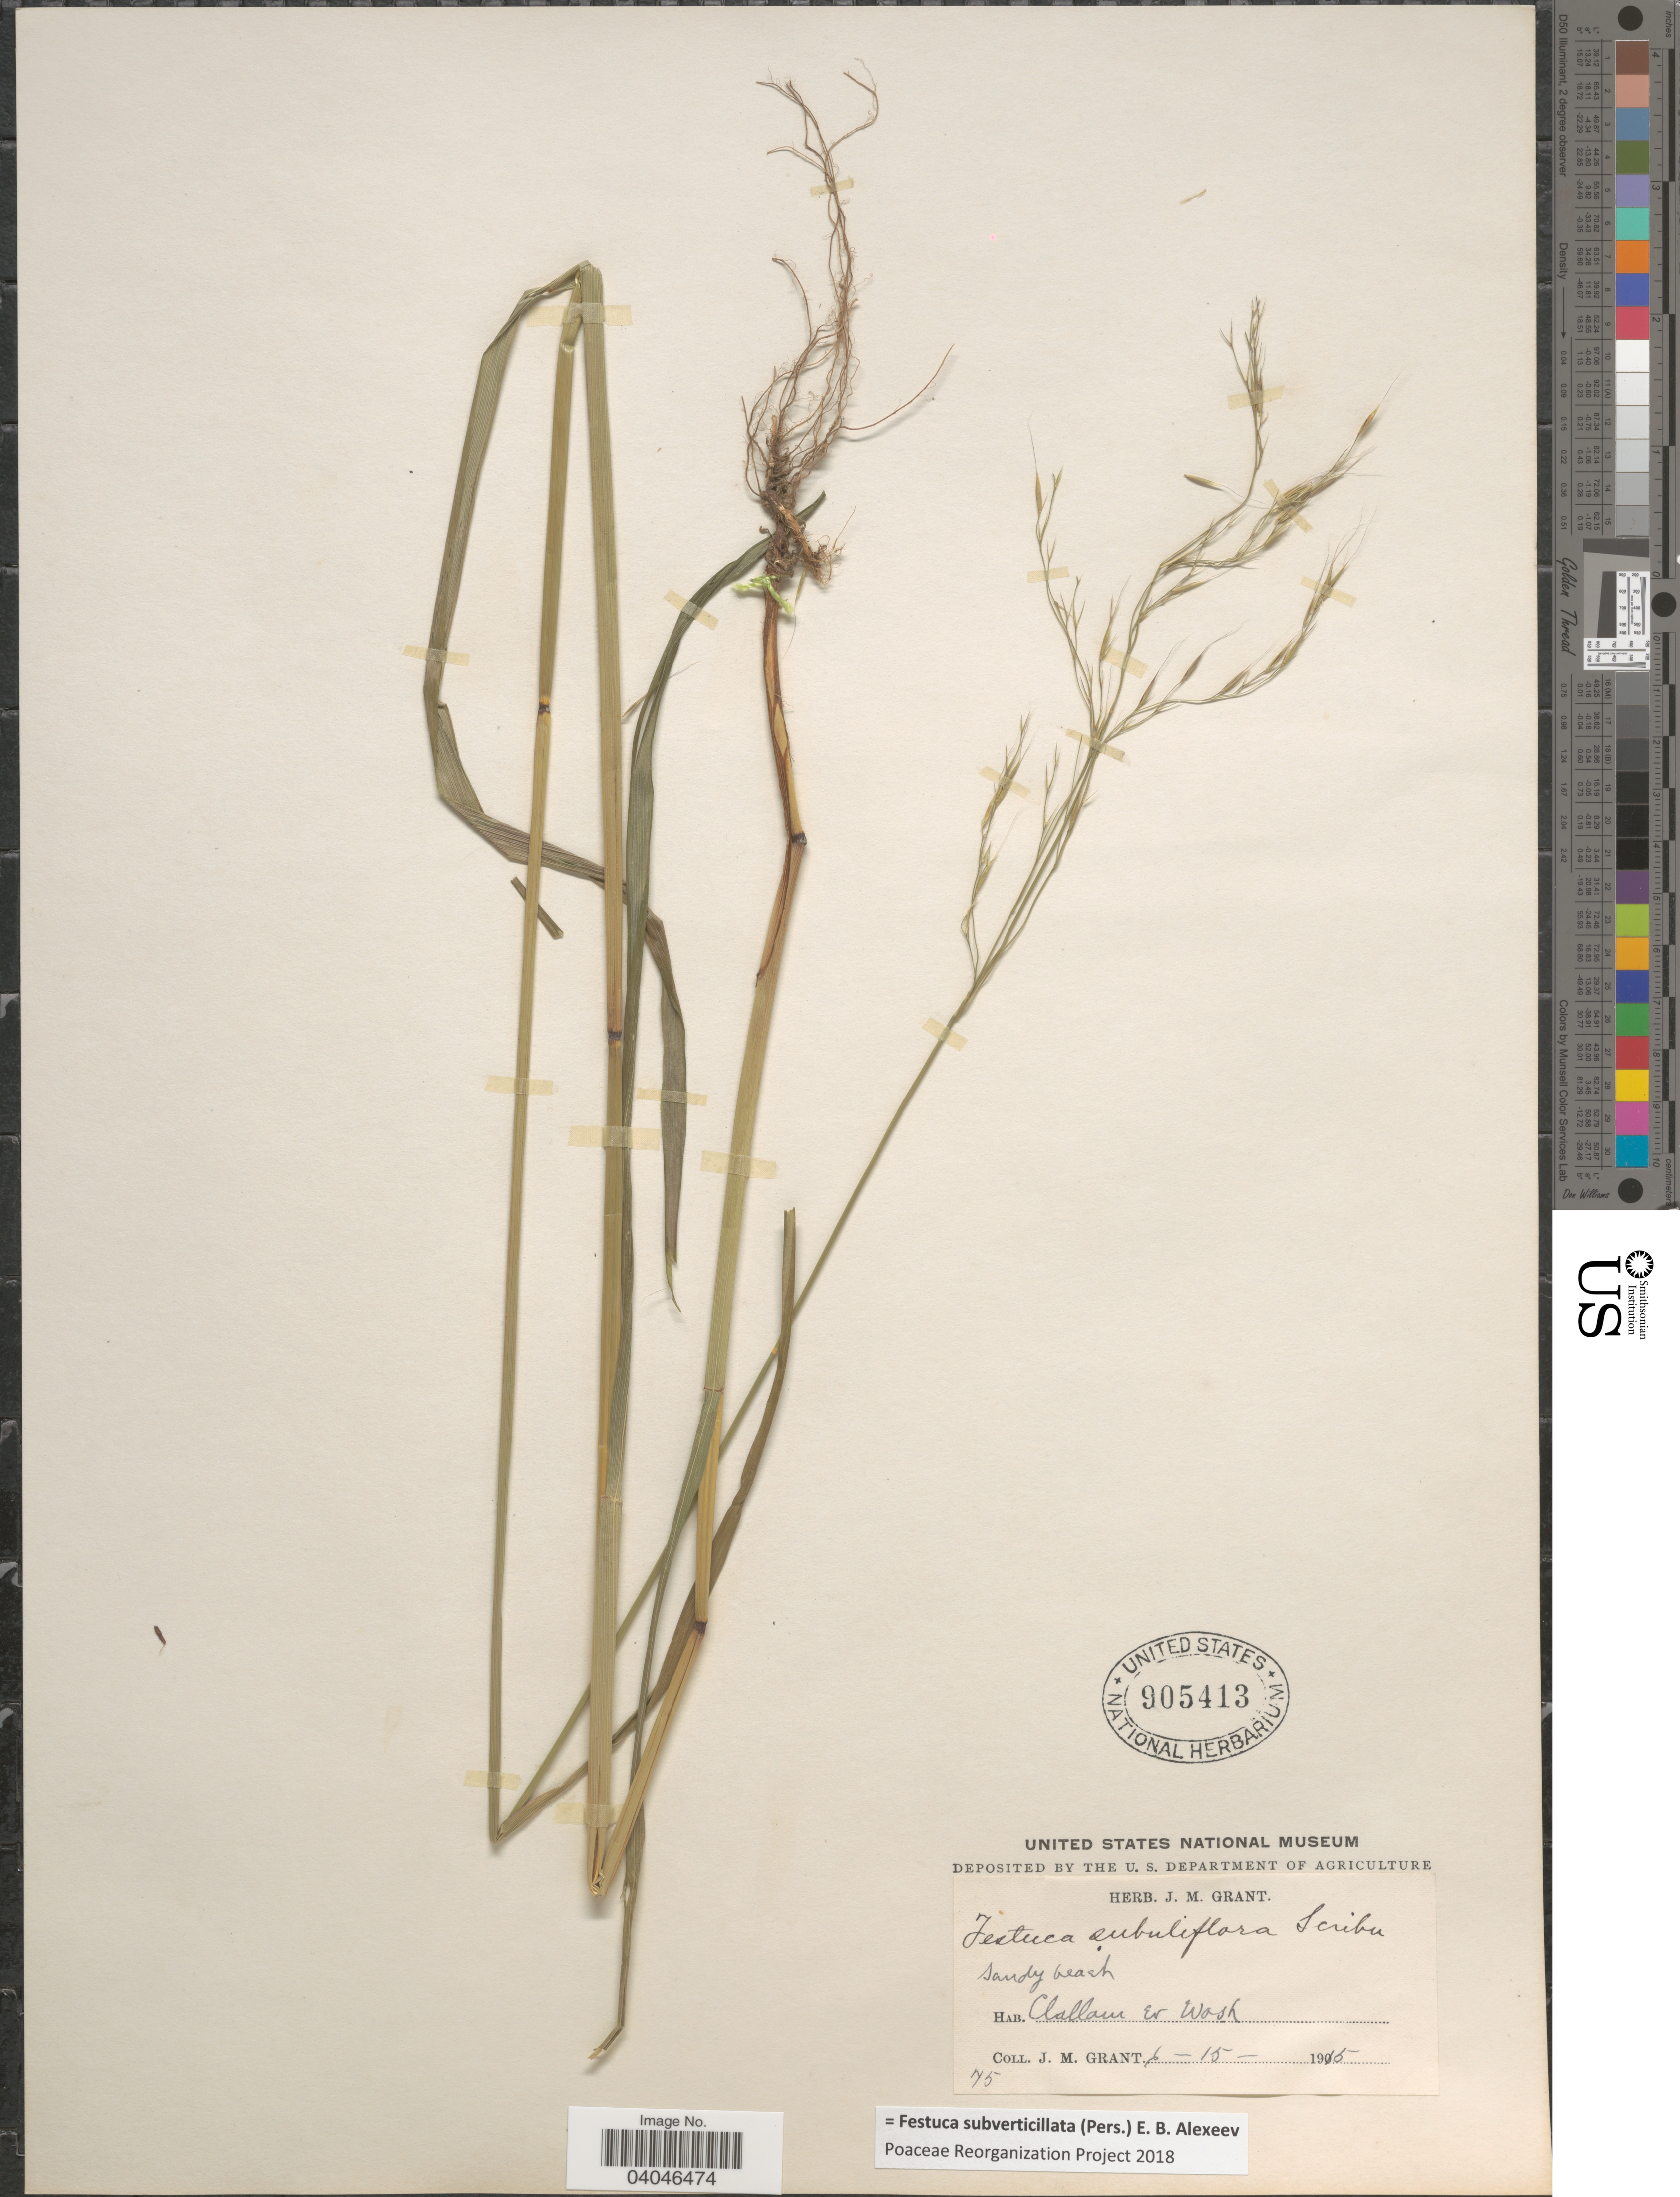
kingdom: Plantae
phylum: Tracheophyta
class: Liliopsida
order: Poales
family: Poaceae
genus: Festuca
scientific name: Festuca subverticillata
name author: (Pers.) E.B. Alexeev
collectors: J. M. Grant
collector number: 75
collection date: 1915-06-15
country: United States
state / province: Washington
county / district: Clallam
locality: Clallam Co.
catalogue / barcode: US 905413